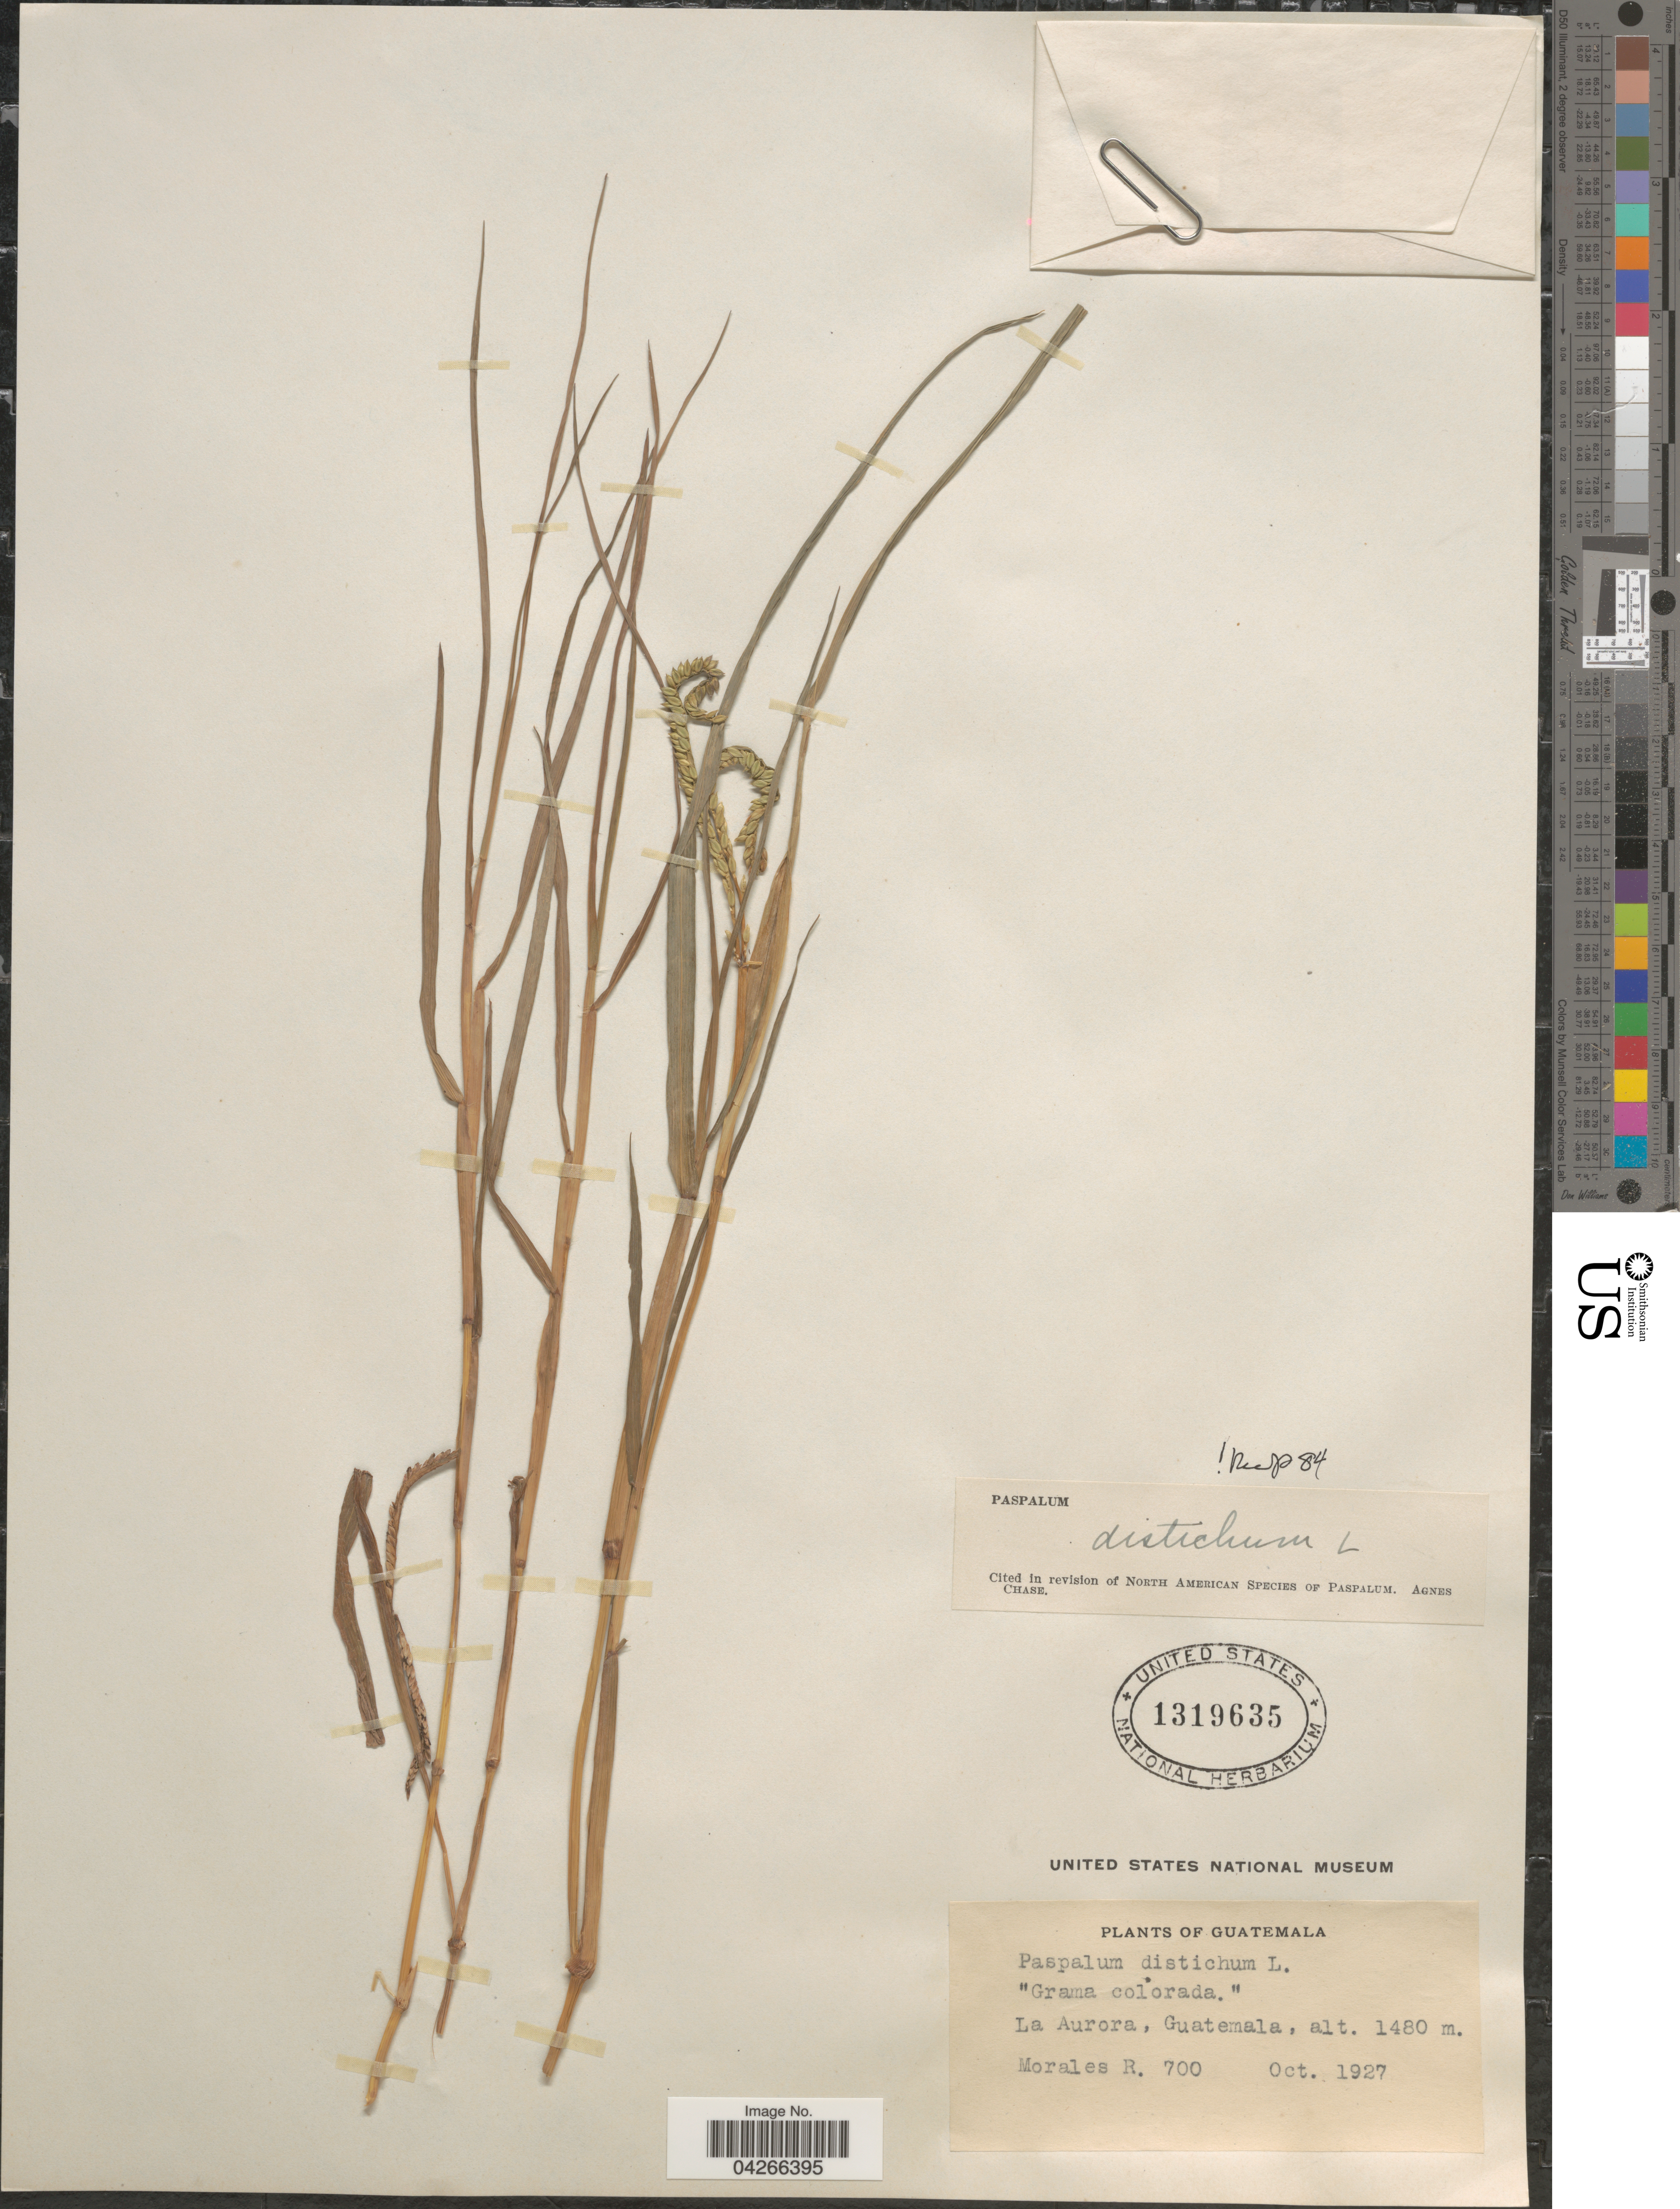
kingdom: Plantae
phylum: Tracheophyta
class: Liliopsida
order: Poales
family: Poaceae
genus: Paspalum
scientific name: Paspalum distichum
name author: L.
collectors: R. Morales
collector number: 700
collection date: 1927-10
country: Guatemala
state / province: Guatemala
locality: La Aurora.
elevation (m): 1480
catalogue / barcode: US 1319635